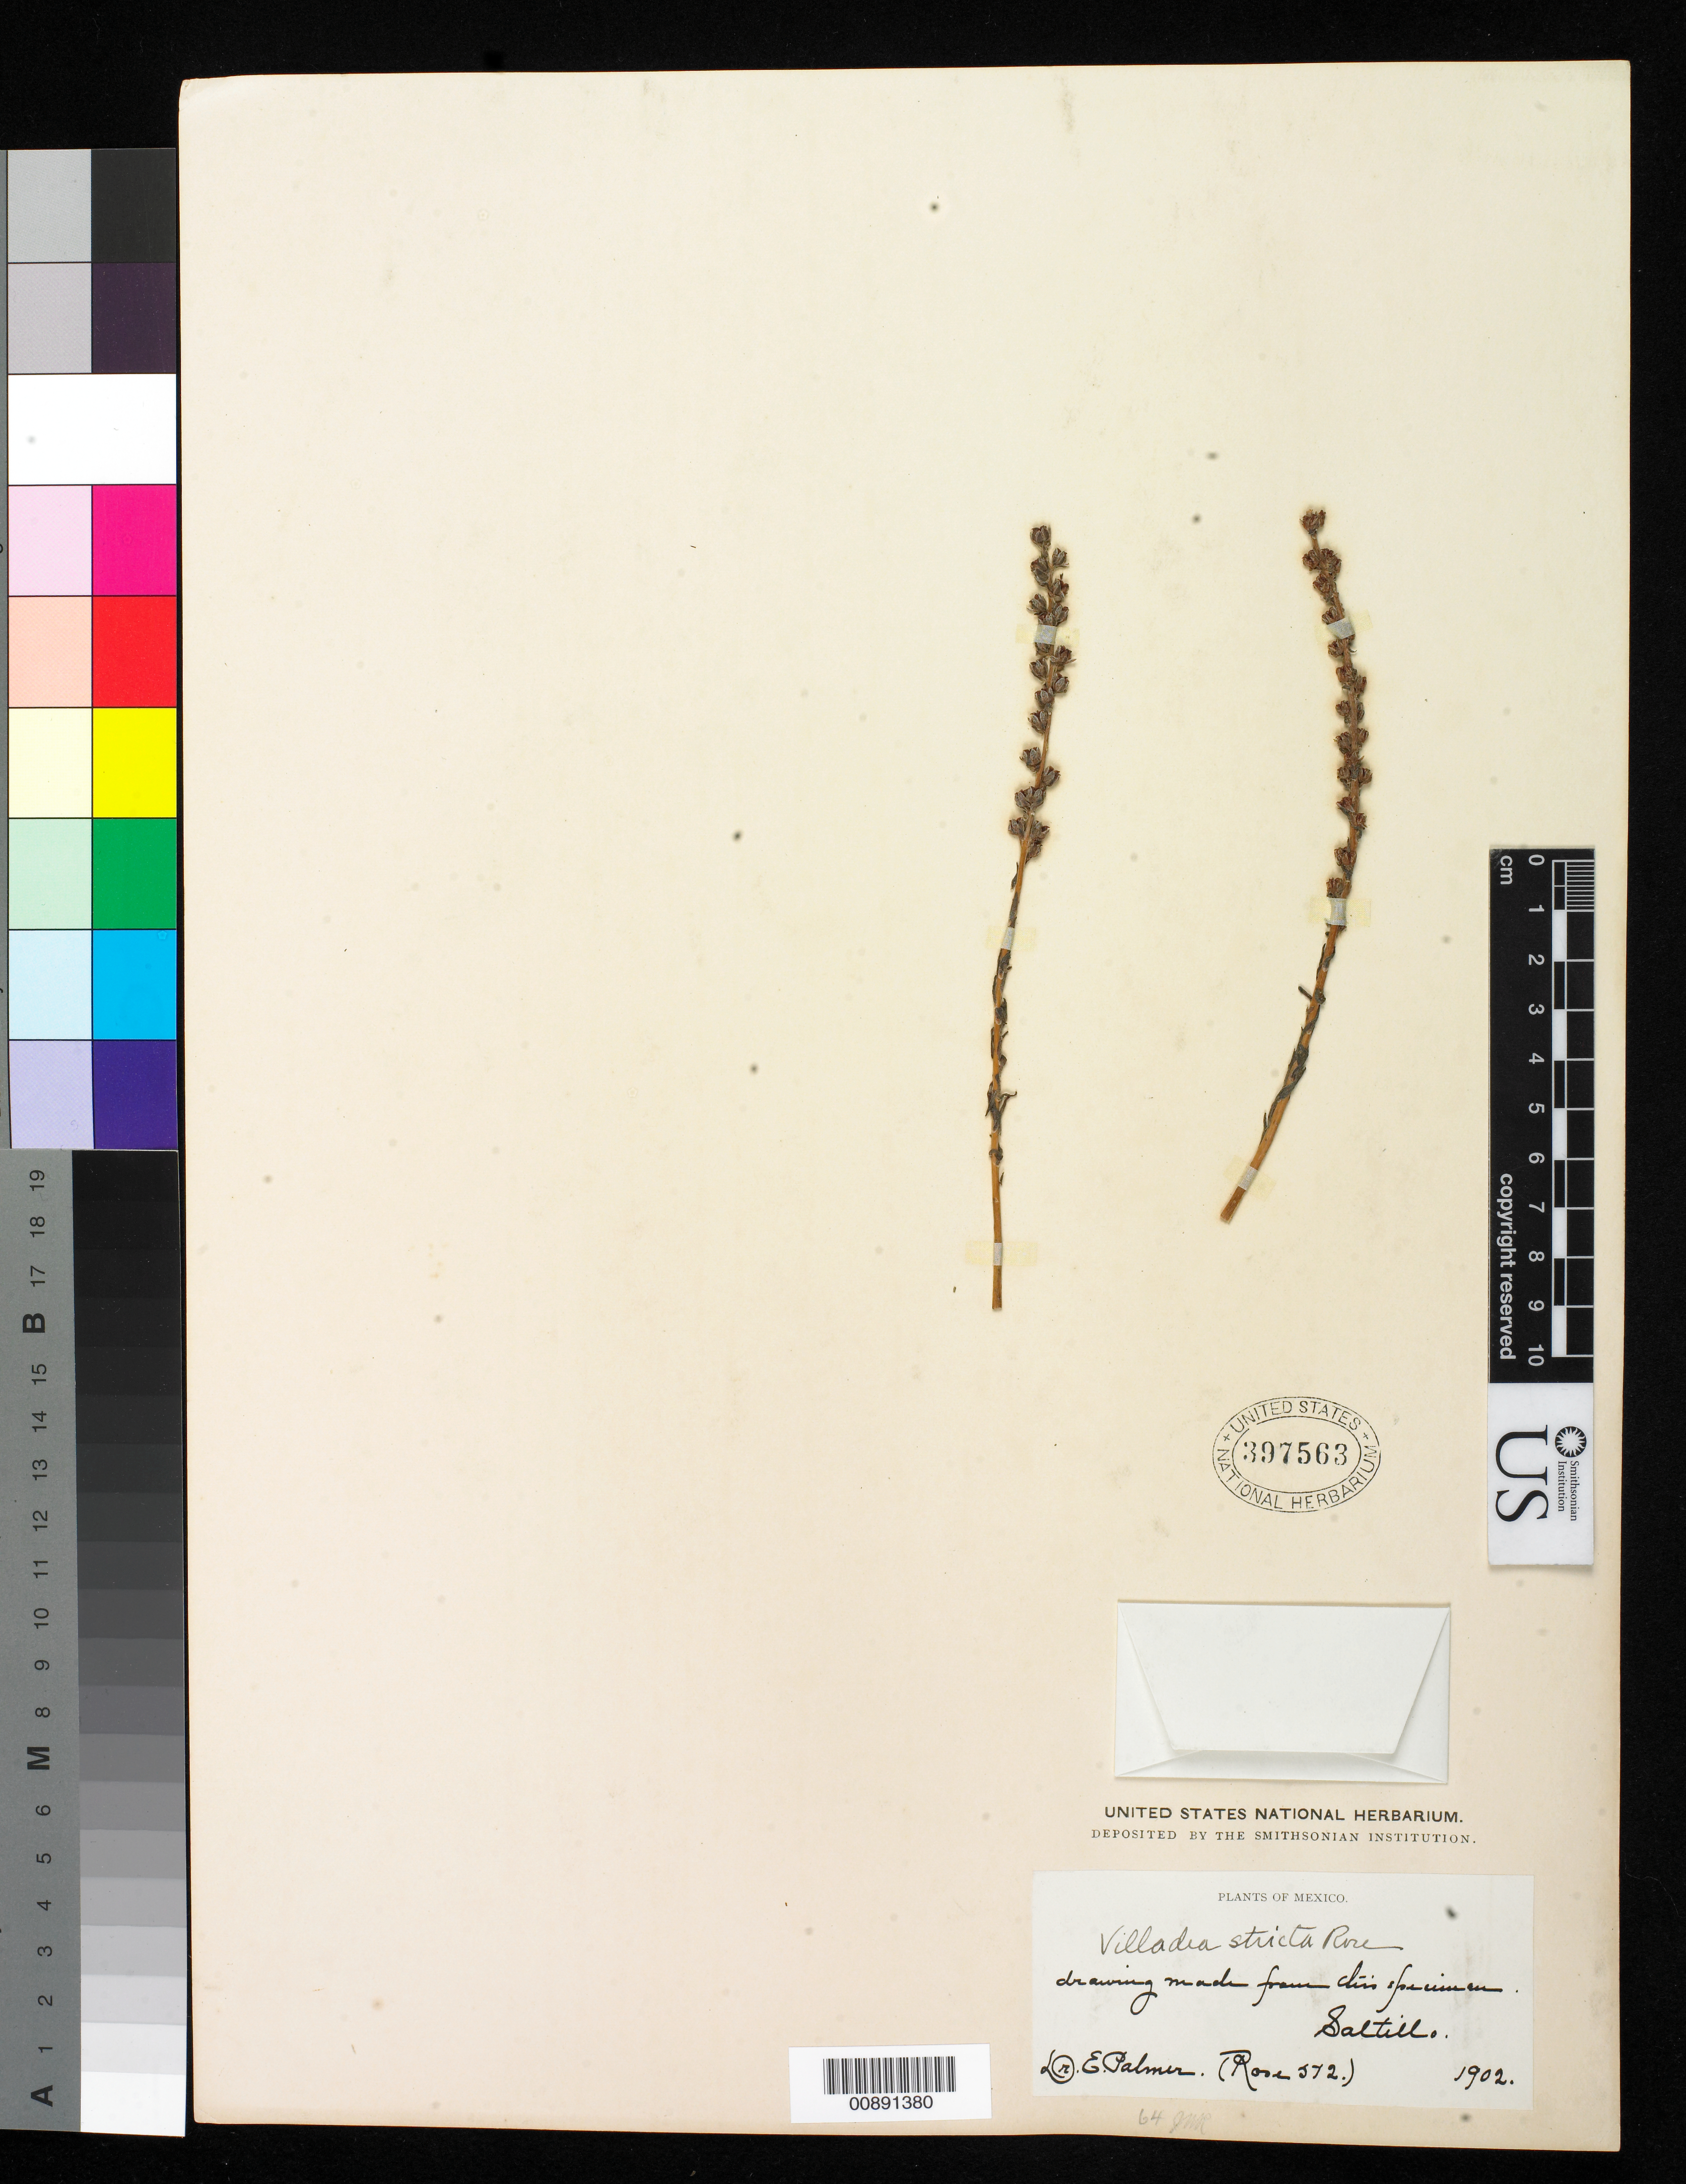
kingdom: Plantae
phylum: Tracheophyta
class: Magnoliopsida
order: Saxifragales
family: Crassulaceae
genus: Villadia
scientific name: Villadia stricta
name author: Rose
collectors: E. Palmer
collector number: (Rose 512)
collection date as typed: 1902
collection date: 1902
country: Mexico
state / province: Coahuila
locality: Saltillo, Coahuila.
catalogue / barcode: US 397563